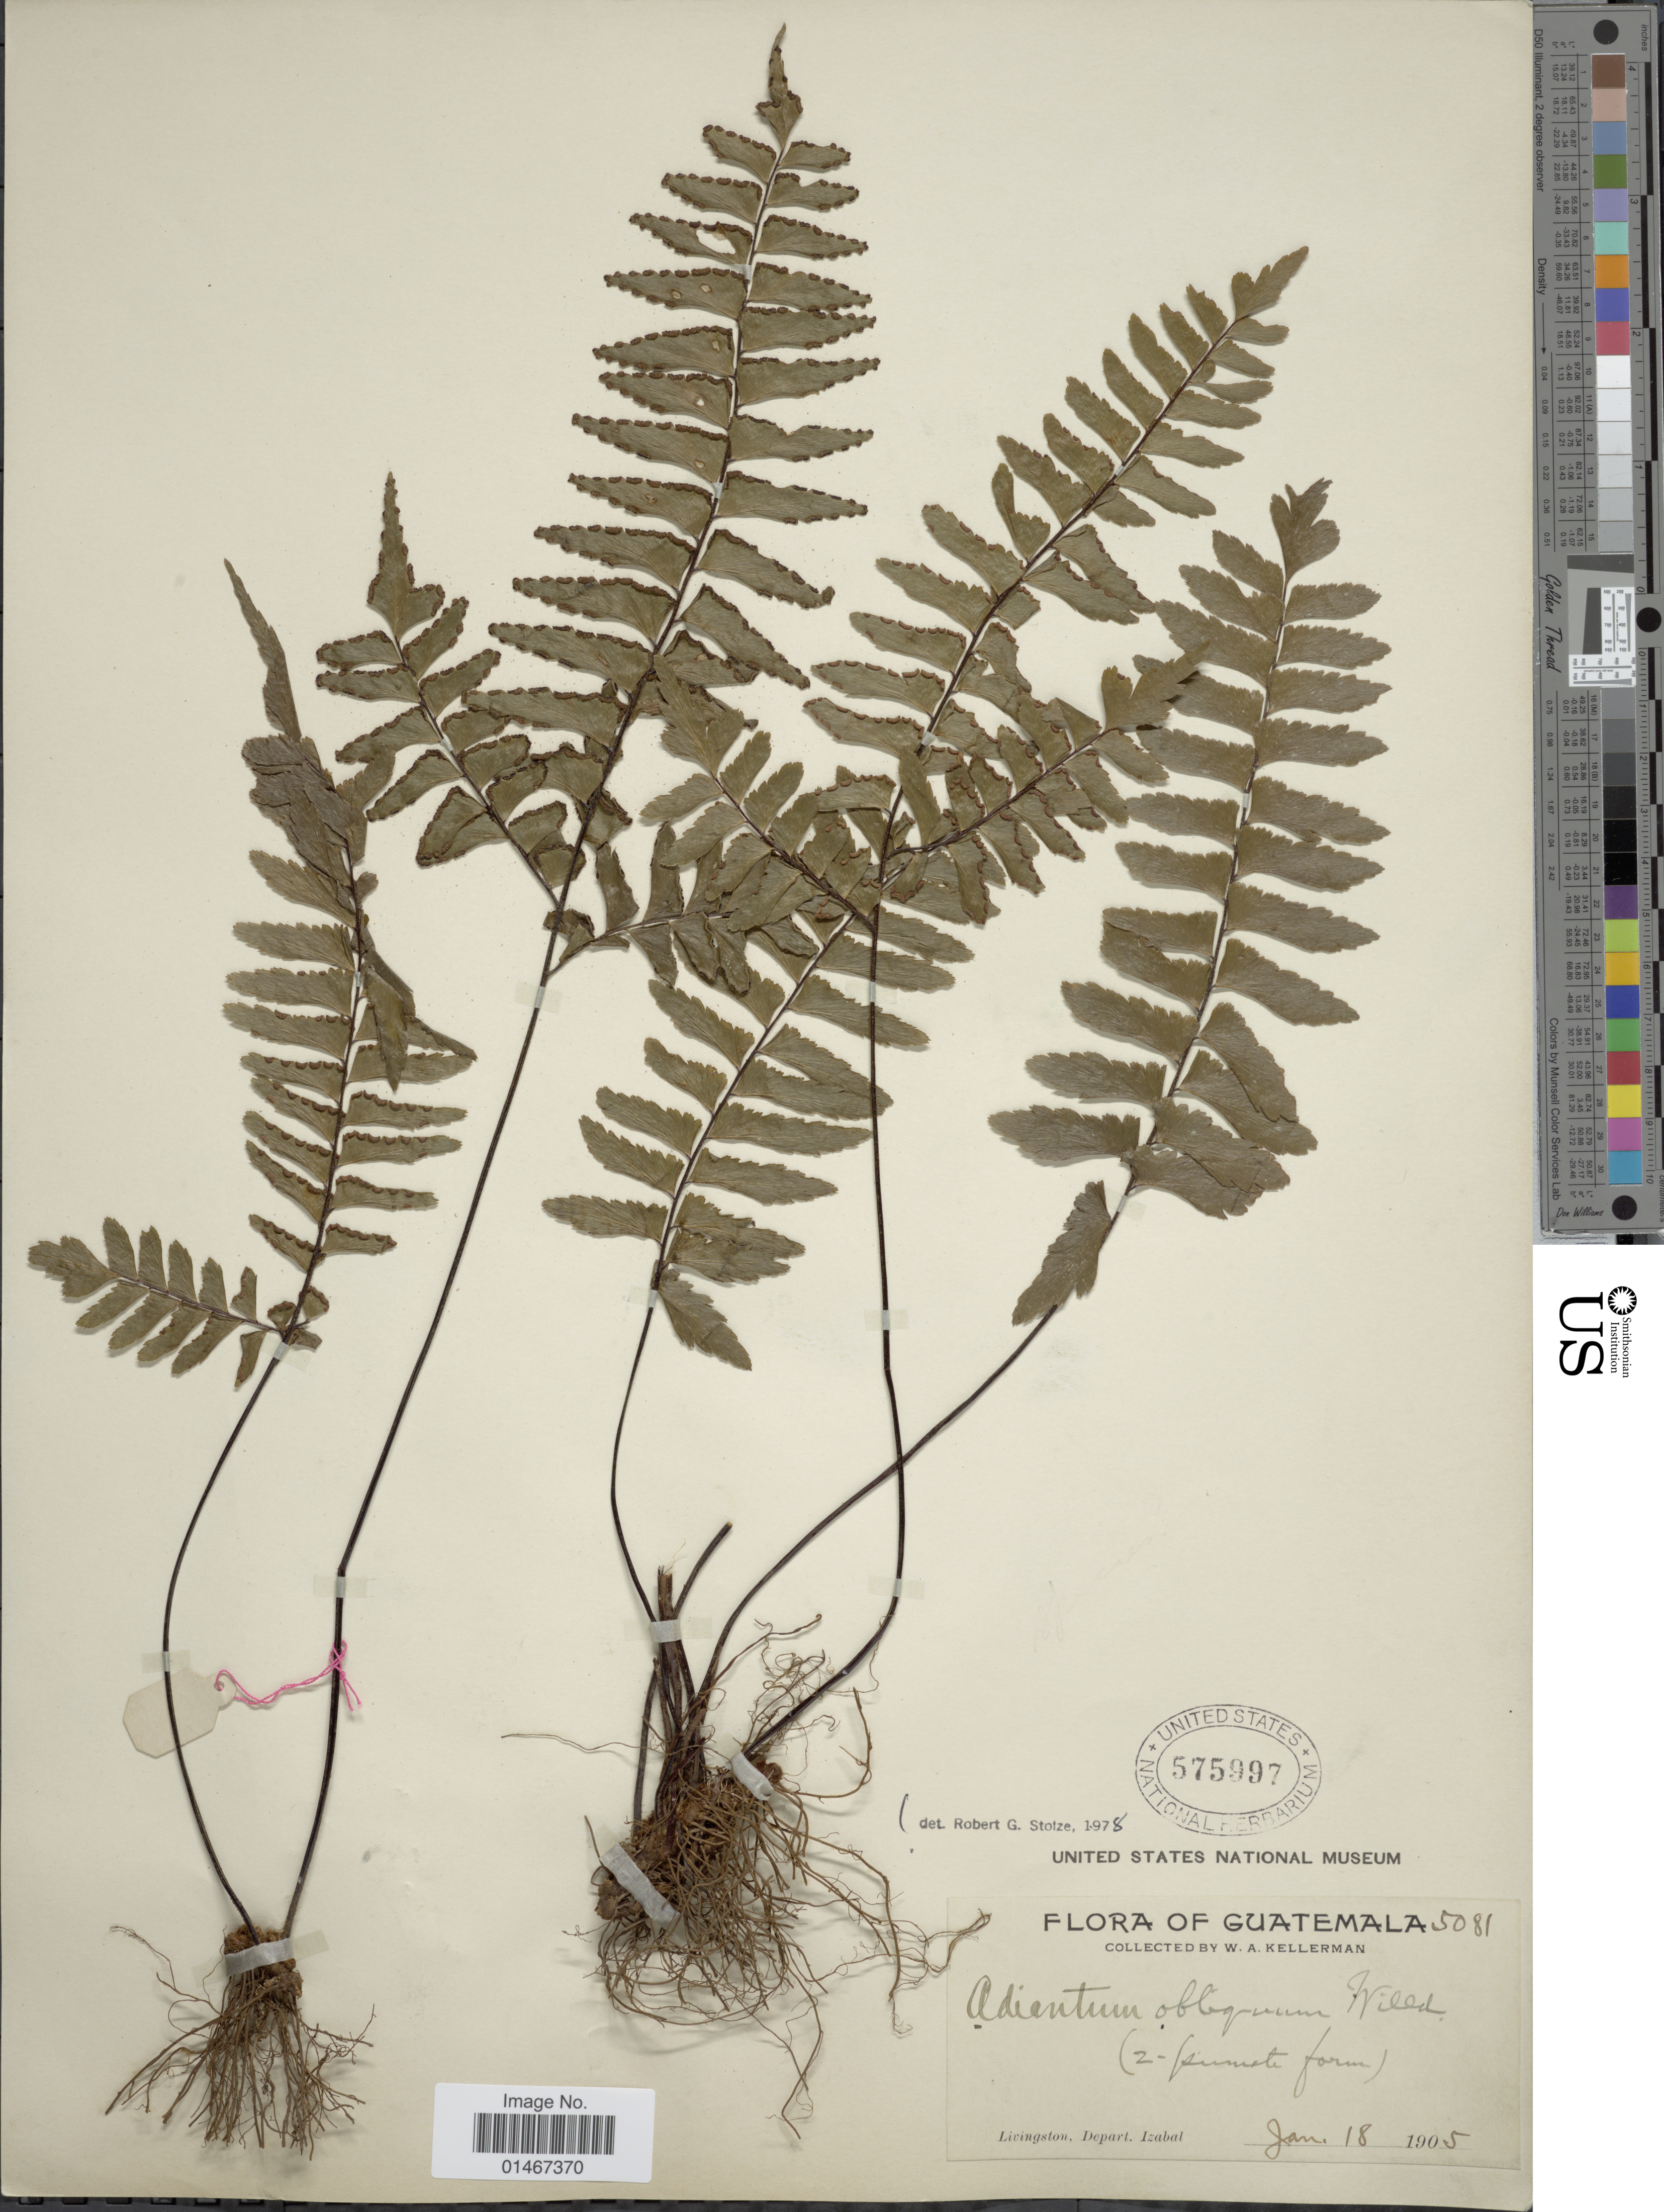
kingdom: Plantae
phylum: Tracheophyta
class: Polypodiopsida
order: Polypodiales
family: Pteridaceae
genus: Adiantum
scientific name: Adiantum obliquum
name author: Willd.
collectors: W. Kellerman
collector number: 5081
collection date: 1905-01-18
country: Guatemala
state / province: Izabal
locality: Livingston, Depart. Izabal.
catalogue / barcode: US 575997